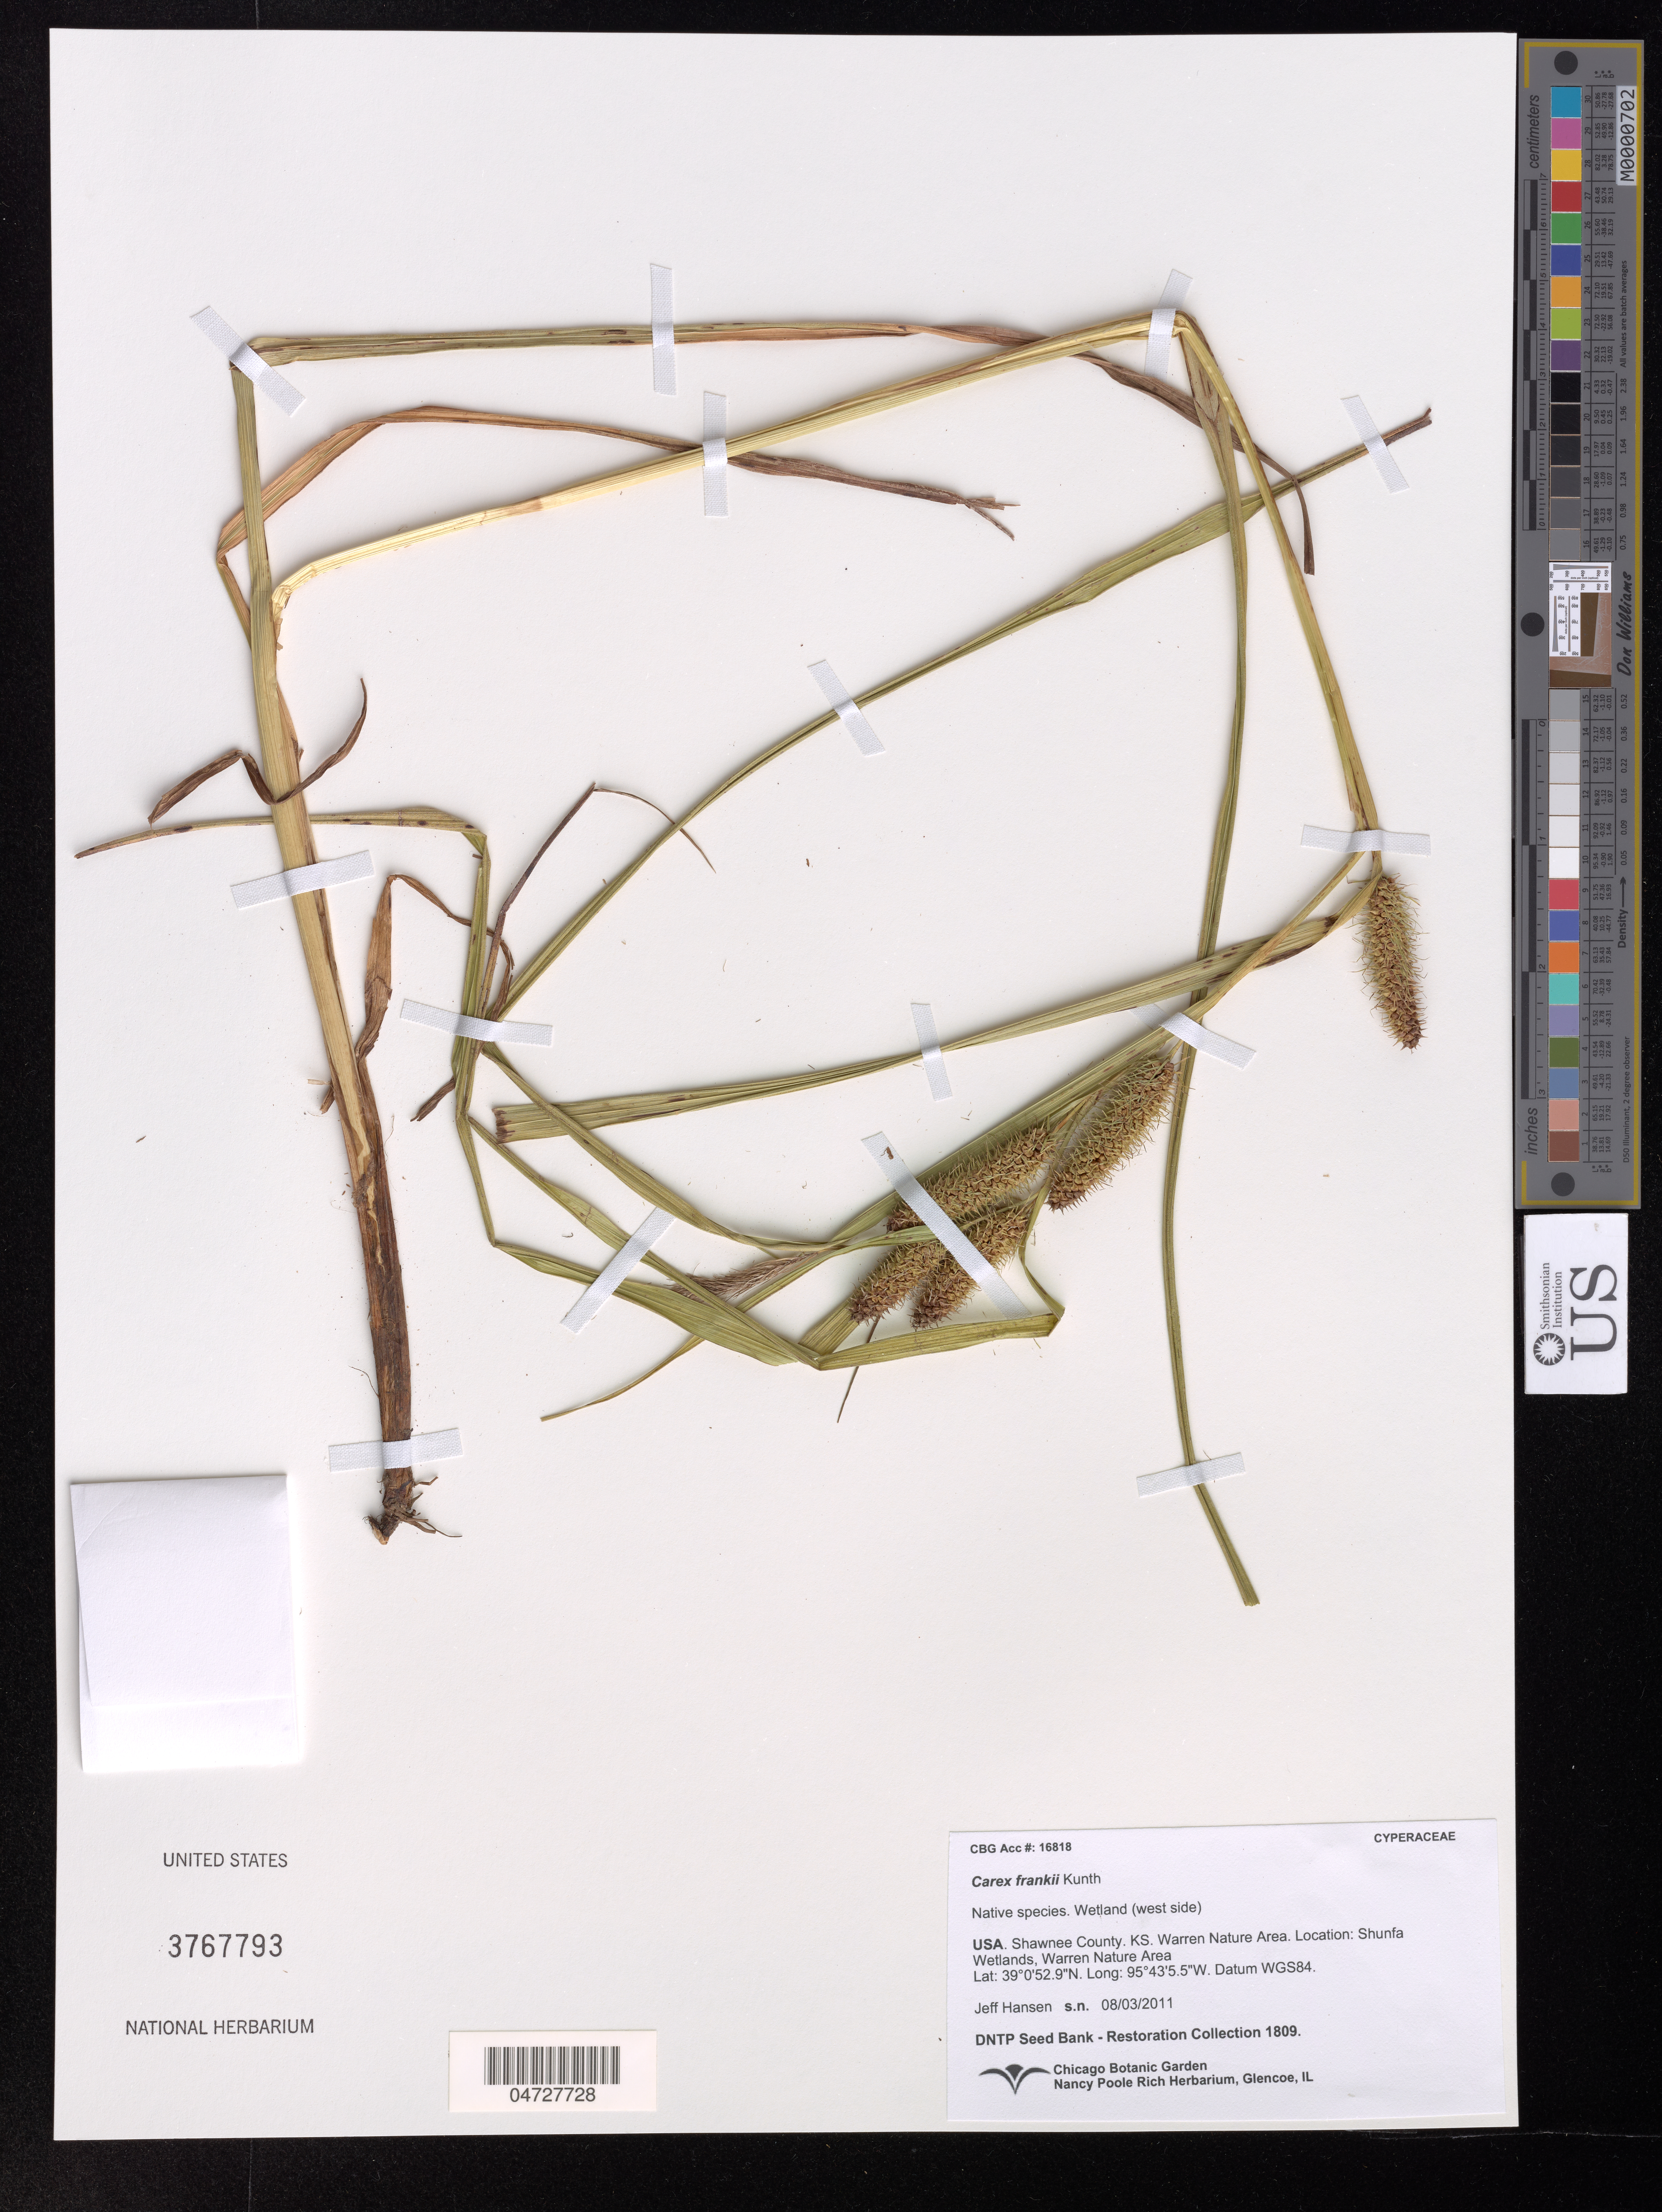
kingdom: Plantae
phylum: Tracheophyta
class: Liliopsida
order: Poales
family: Cyperaceae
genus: Carex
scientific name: Carex frankii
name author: Kunth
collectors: J. Hansen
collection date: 2011-08-03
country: United States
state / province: Kansas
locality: Shawnee County. Warren Nature Area. Shunfa Wetlands, Warren Nature Area.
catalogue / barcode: US 376793